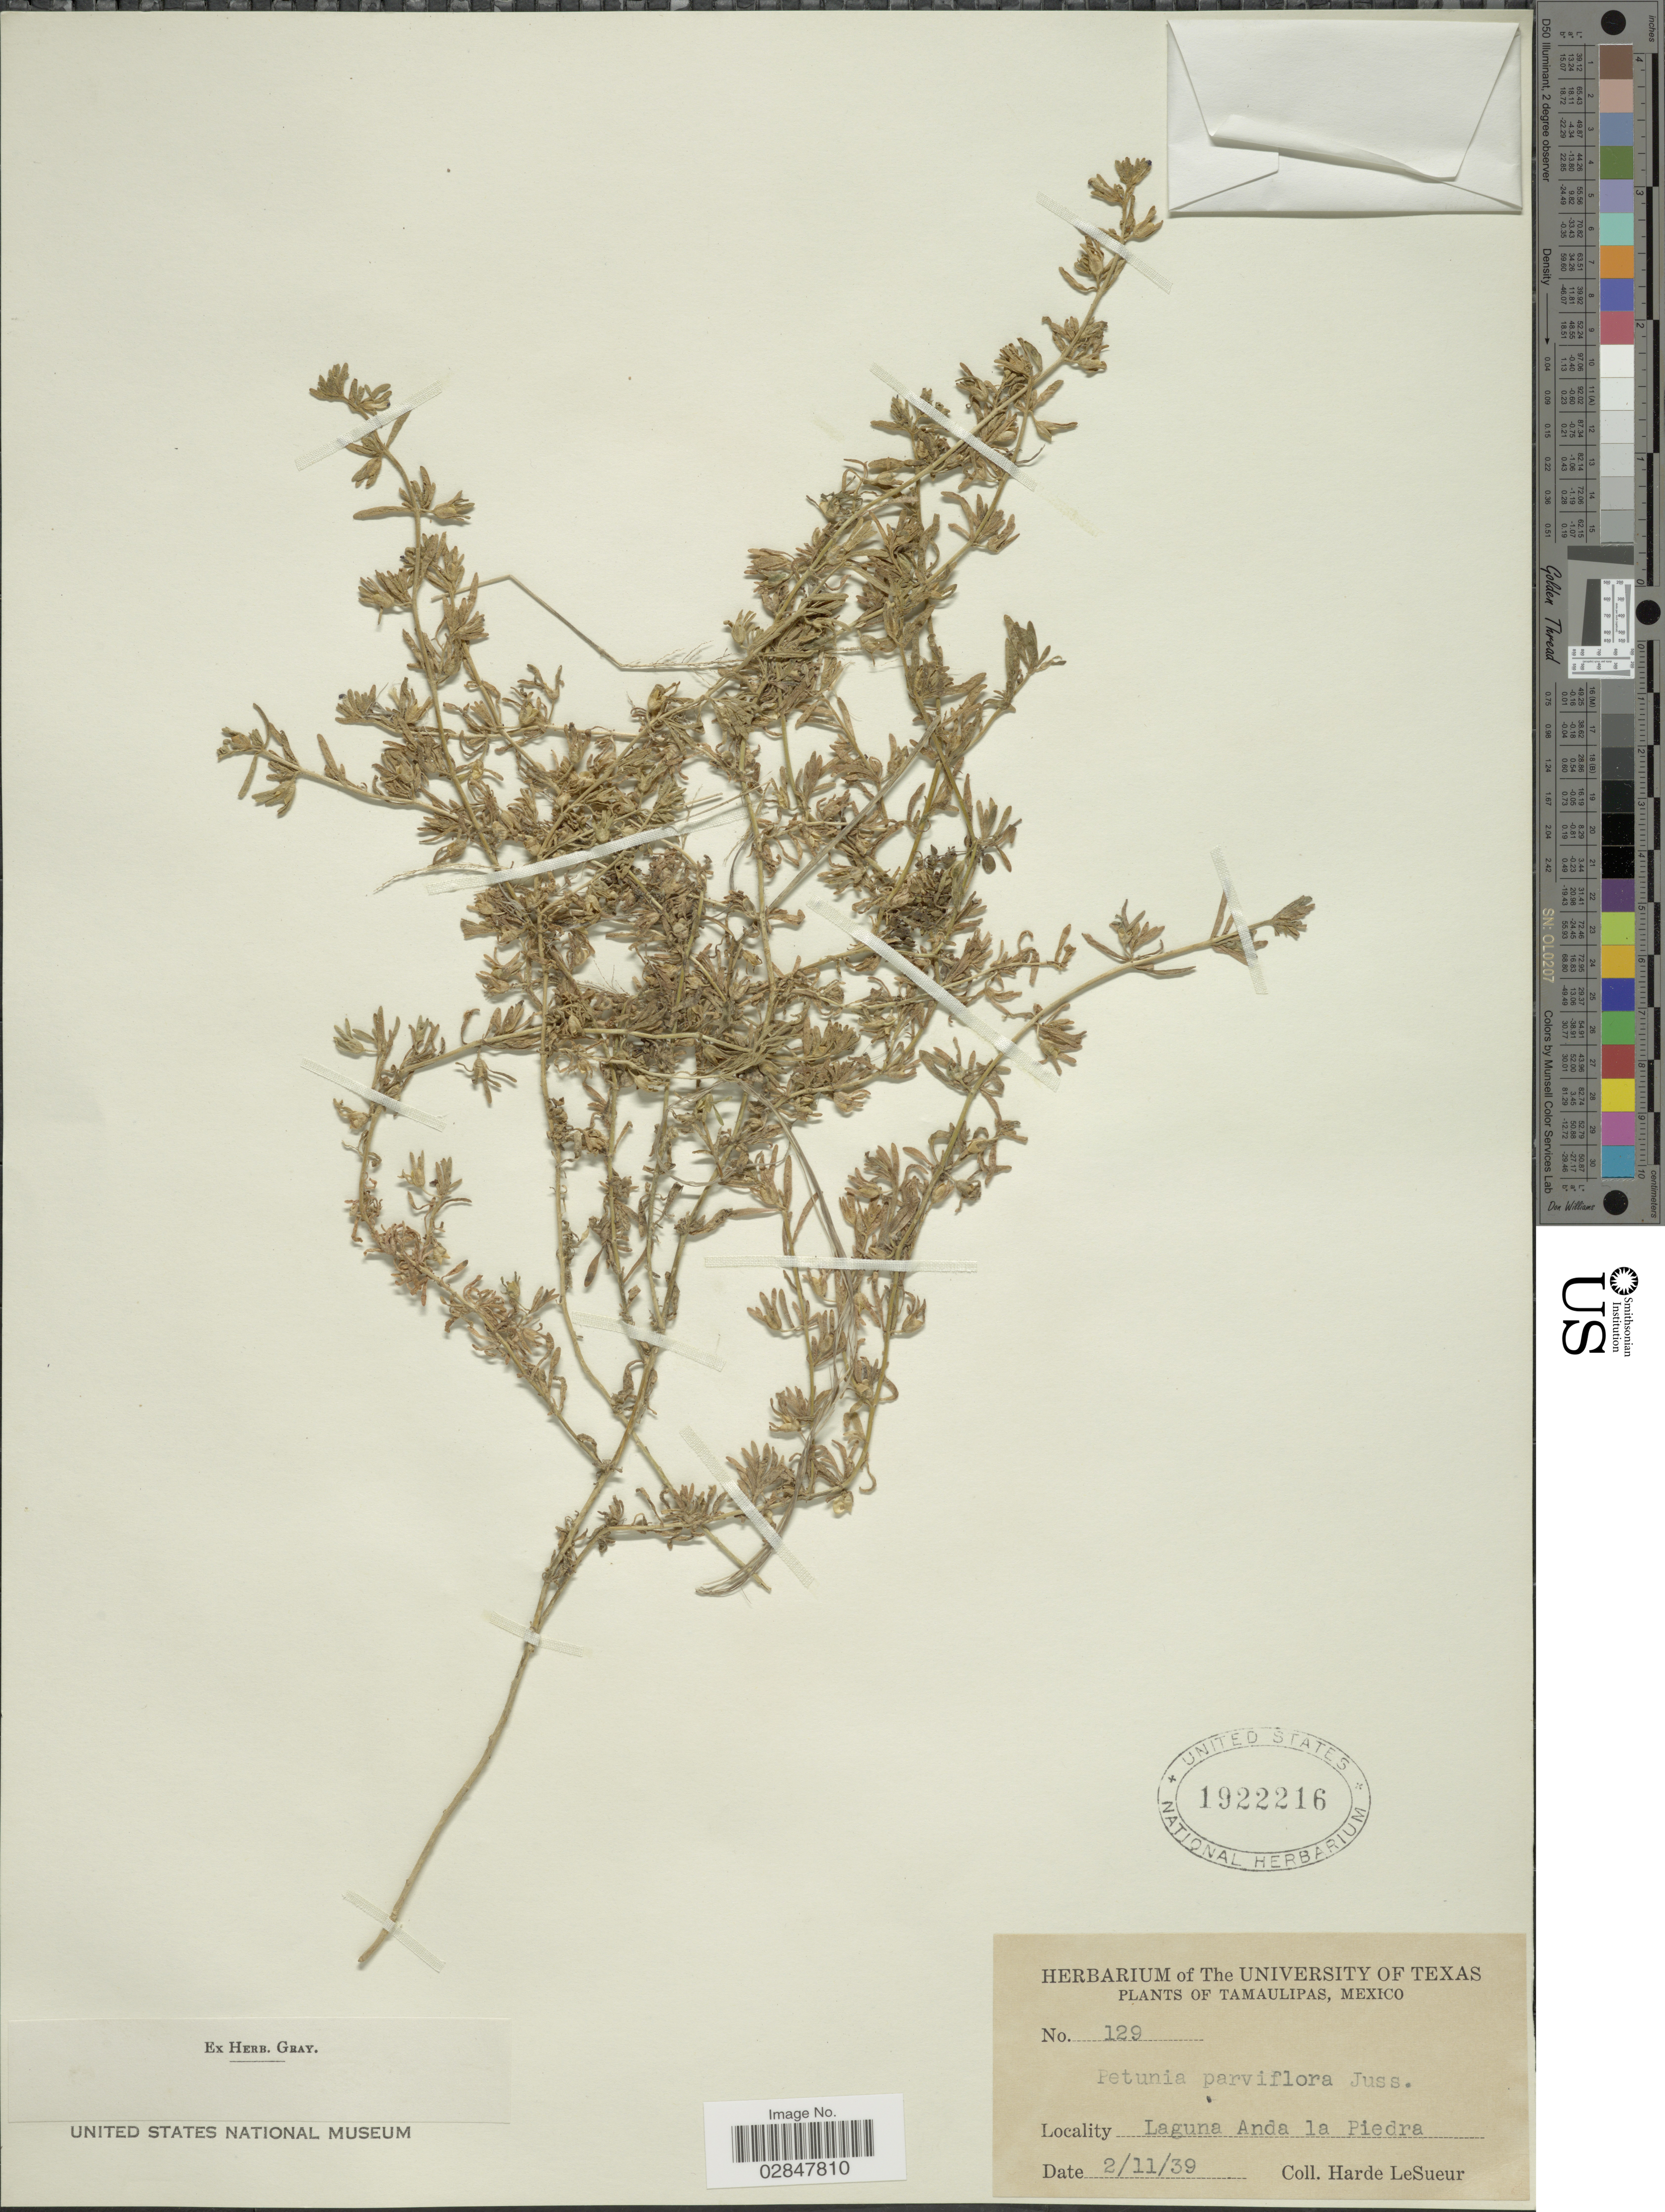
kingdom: Plantae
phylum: Tracheophyta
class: Magnoliopsida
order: Solanales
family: Solanaceae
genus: Petunia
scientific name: Petunia parviflora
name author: Juss.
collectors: H. LeSueur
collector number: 129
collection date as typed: Transcribed d/m/y: 2/11/39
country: Mexico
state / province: Tamaulipas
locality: Laguna Anda la Piedra.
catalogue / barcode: US 1922216